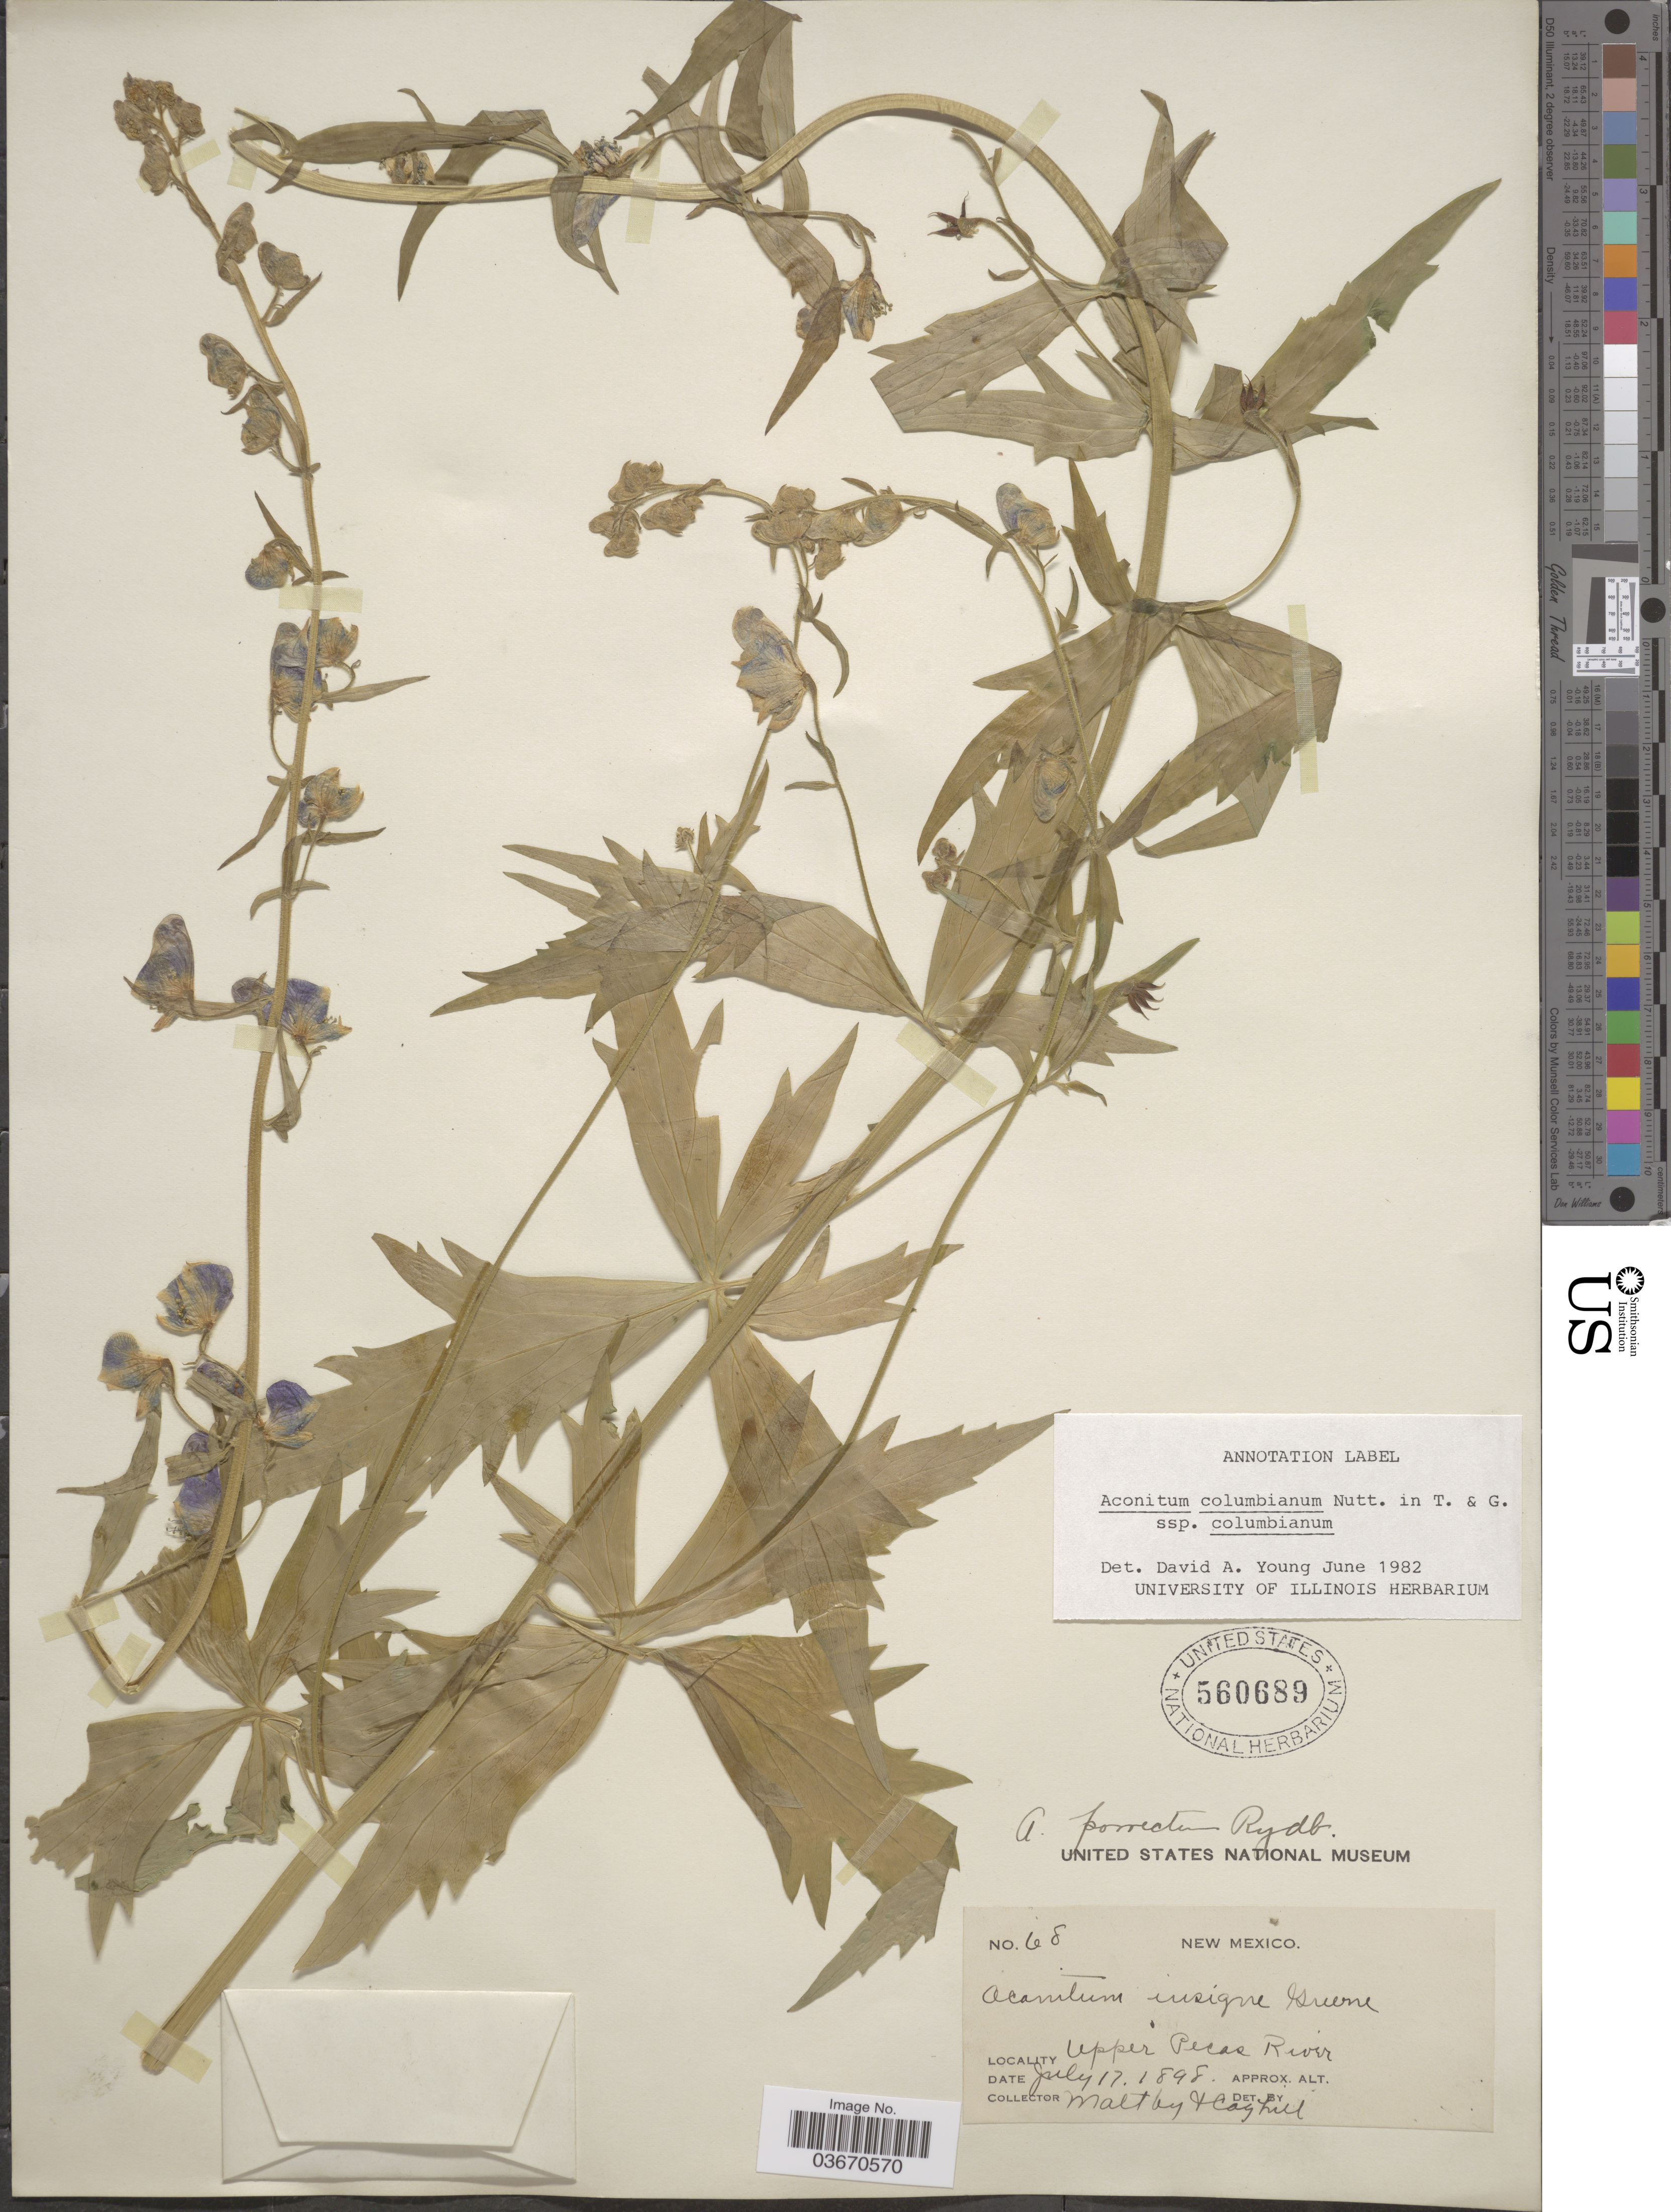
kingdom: Plantae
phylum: Tracheophyta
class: Magnoliopsida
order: Ranunculales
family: Ranunculaceae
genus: Aconitum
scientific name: Aconitum columbianum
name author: Nutt.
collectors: Maltby & Cayhill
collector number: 68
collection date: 1898-07-17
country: United States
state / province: New Mexico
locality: Upper Pecos River.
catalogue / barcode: US 560689